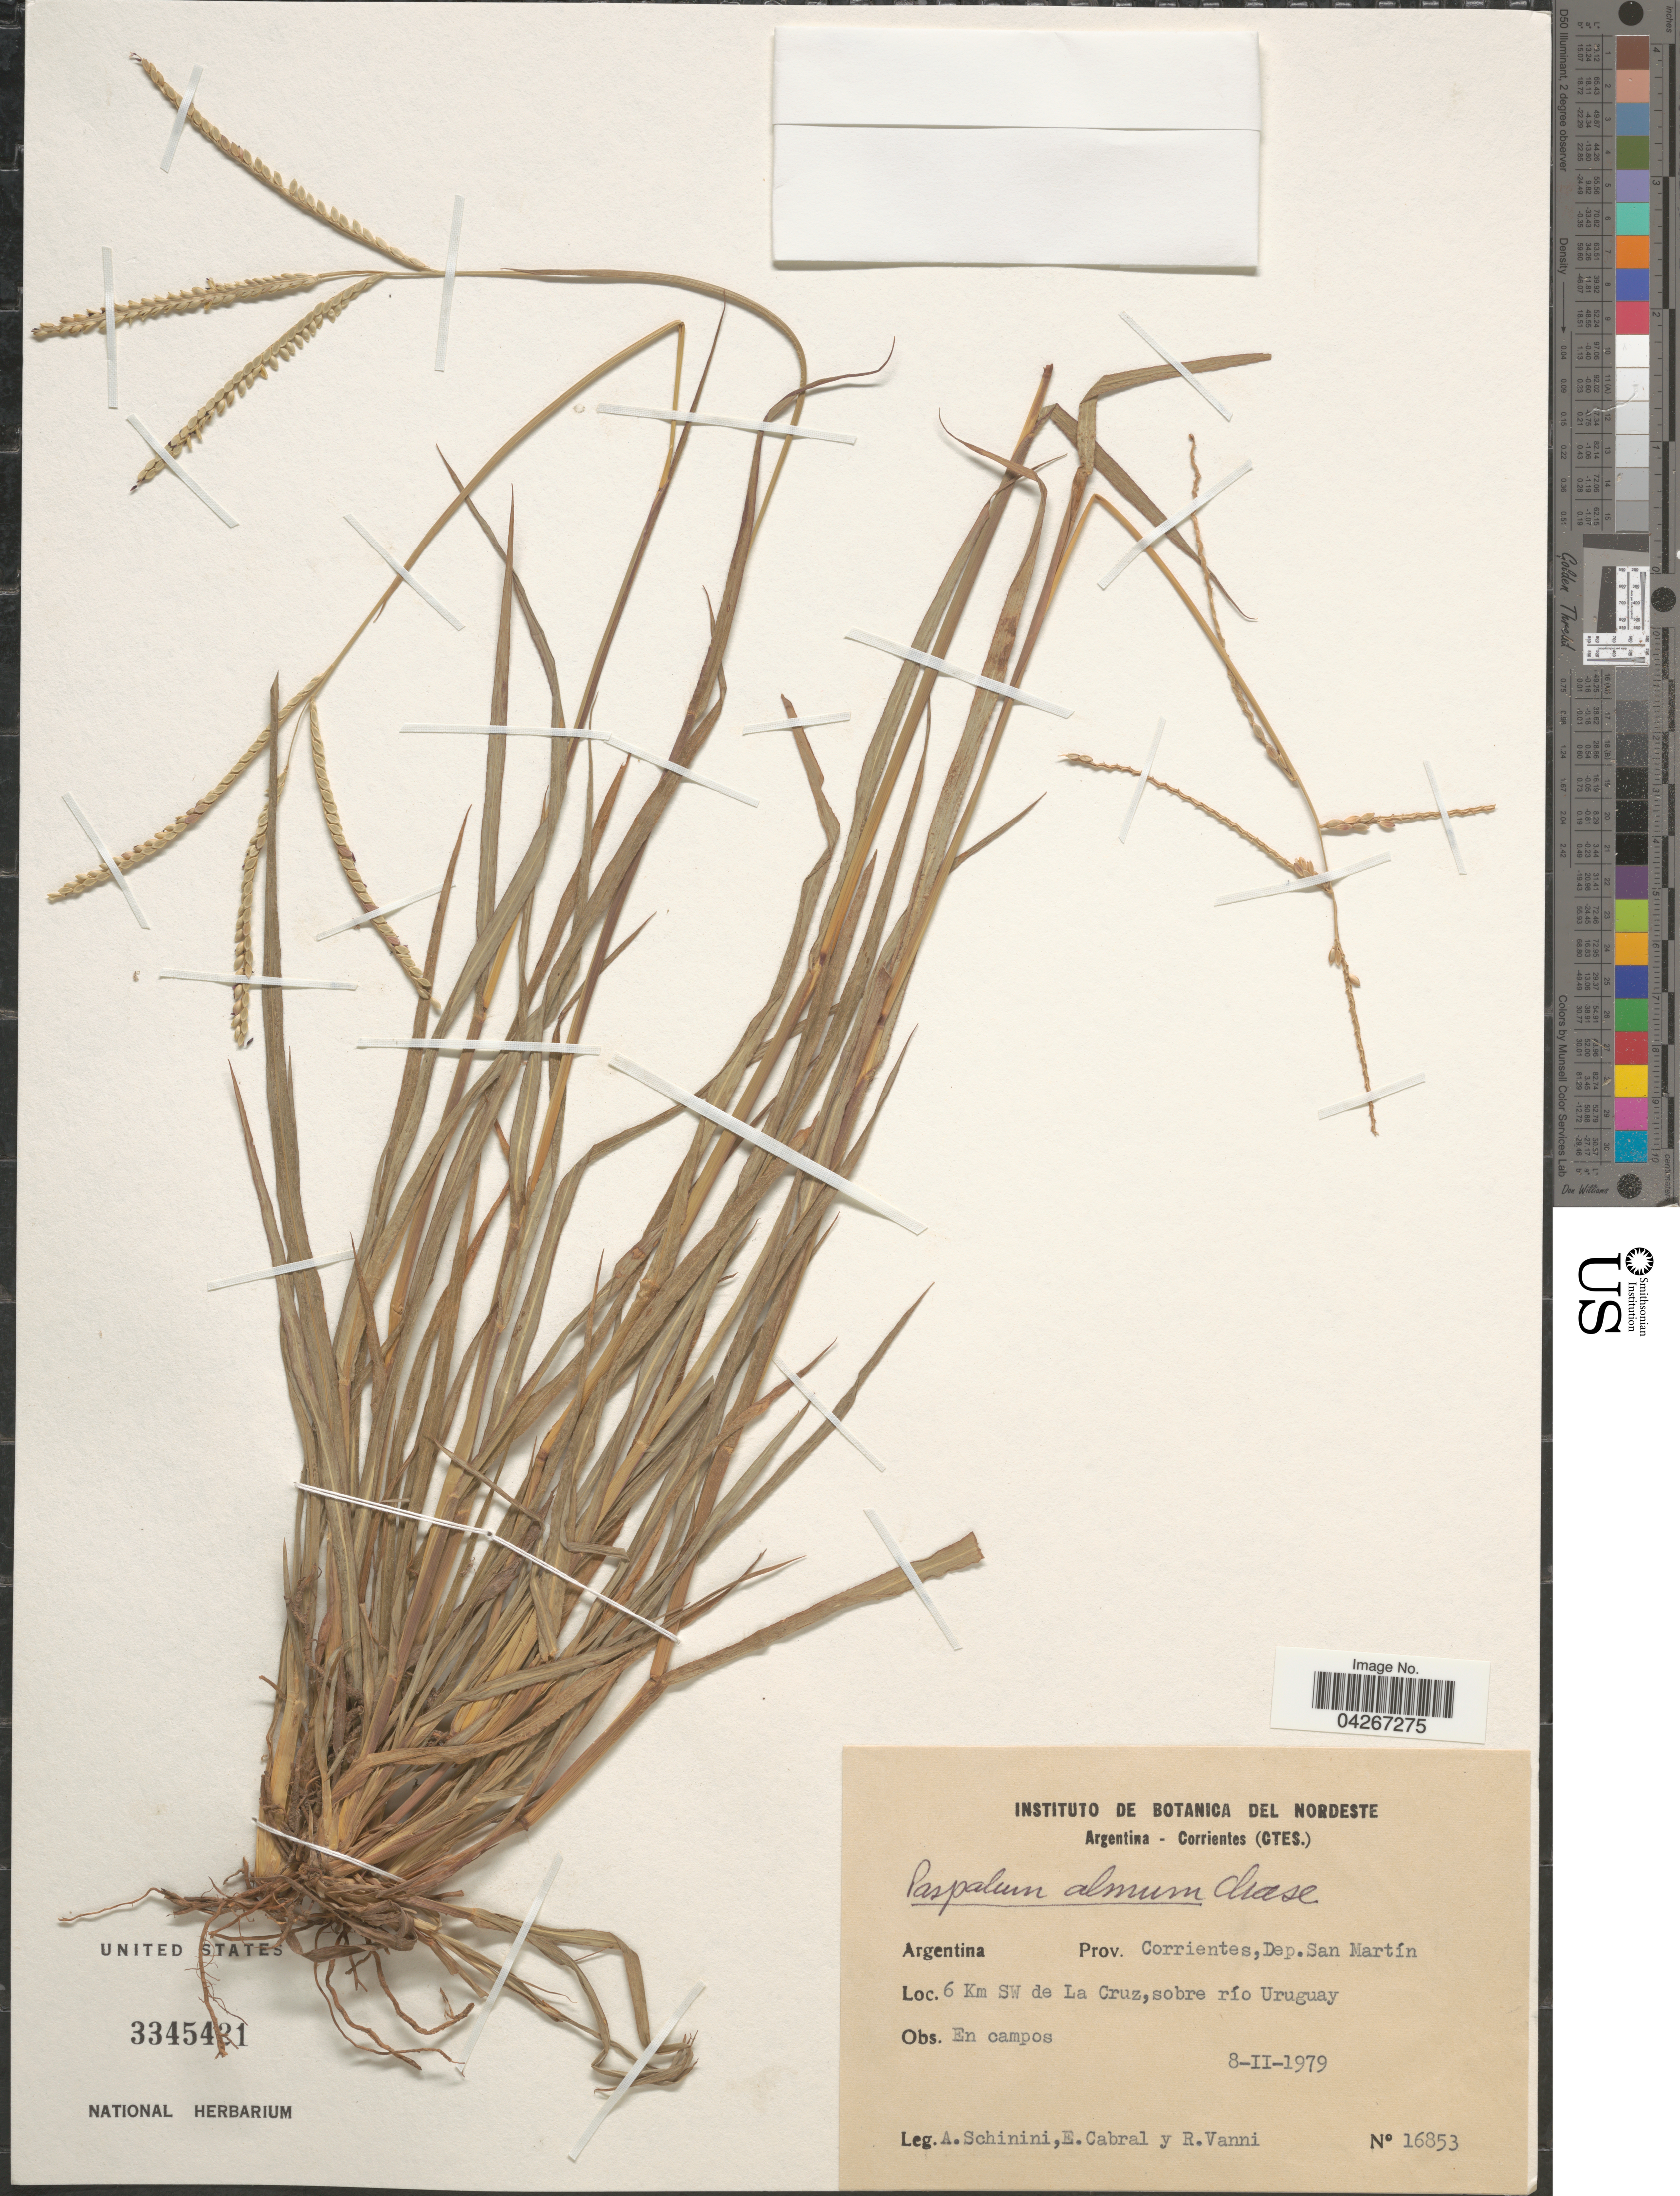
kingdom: Plantae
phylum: Tracheophyta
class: Liliopsida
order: Poales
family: Poaceae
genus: Paspalum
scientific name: Paspalum almum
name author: Chase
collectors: A. Schinini, E. Cabral & R. Vanni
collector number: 16853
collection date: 1979-02-08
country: Argentina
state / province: Corrientes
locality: Dep.San Martín. 6 Km SW de La Cruz,sobre río Uruguay.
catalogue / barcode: US 3345421